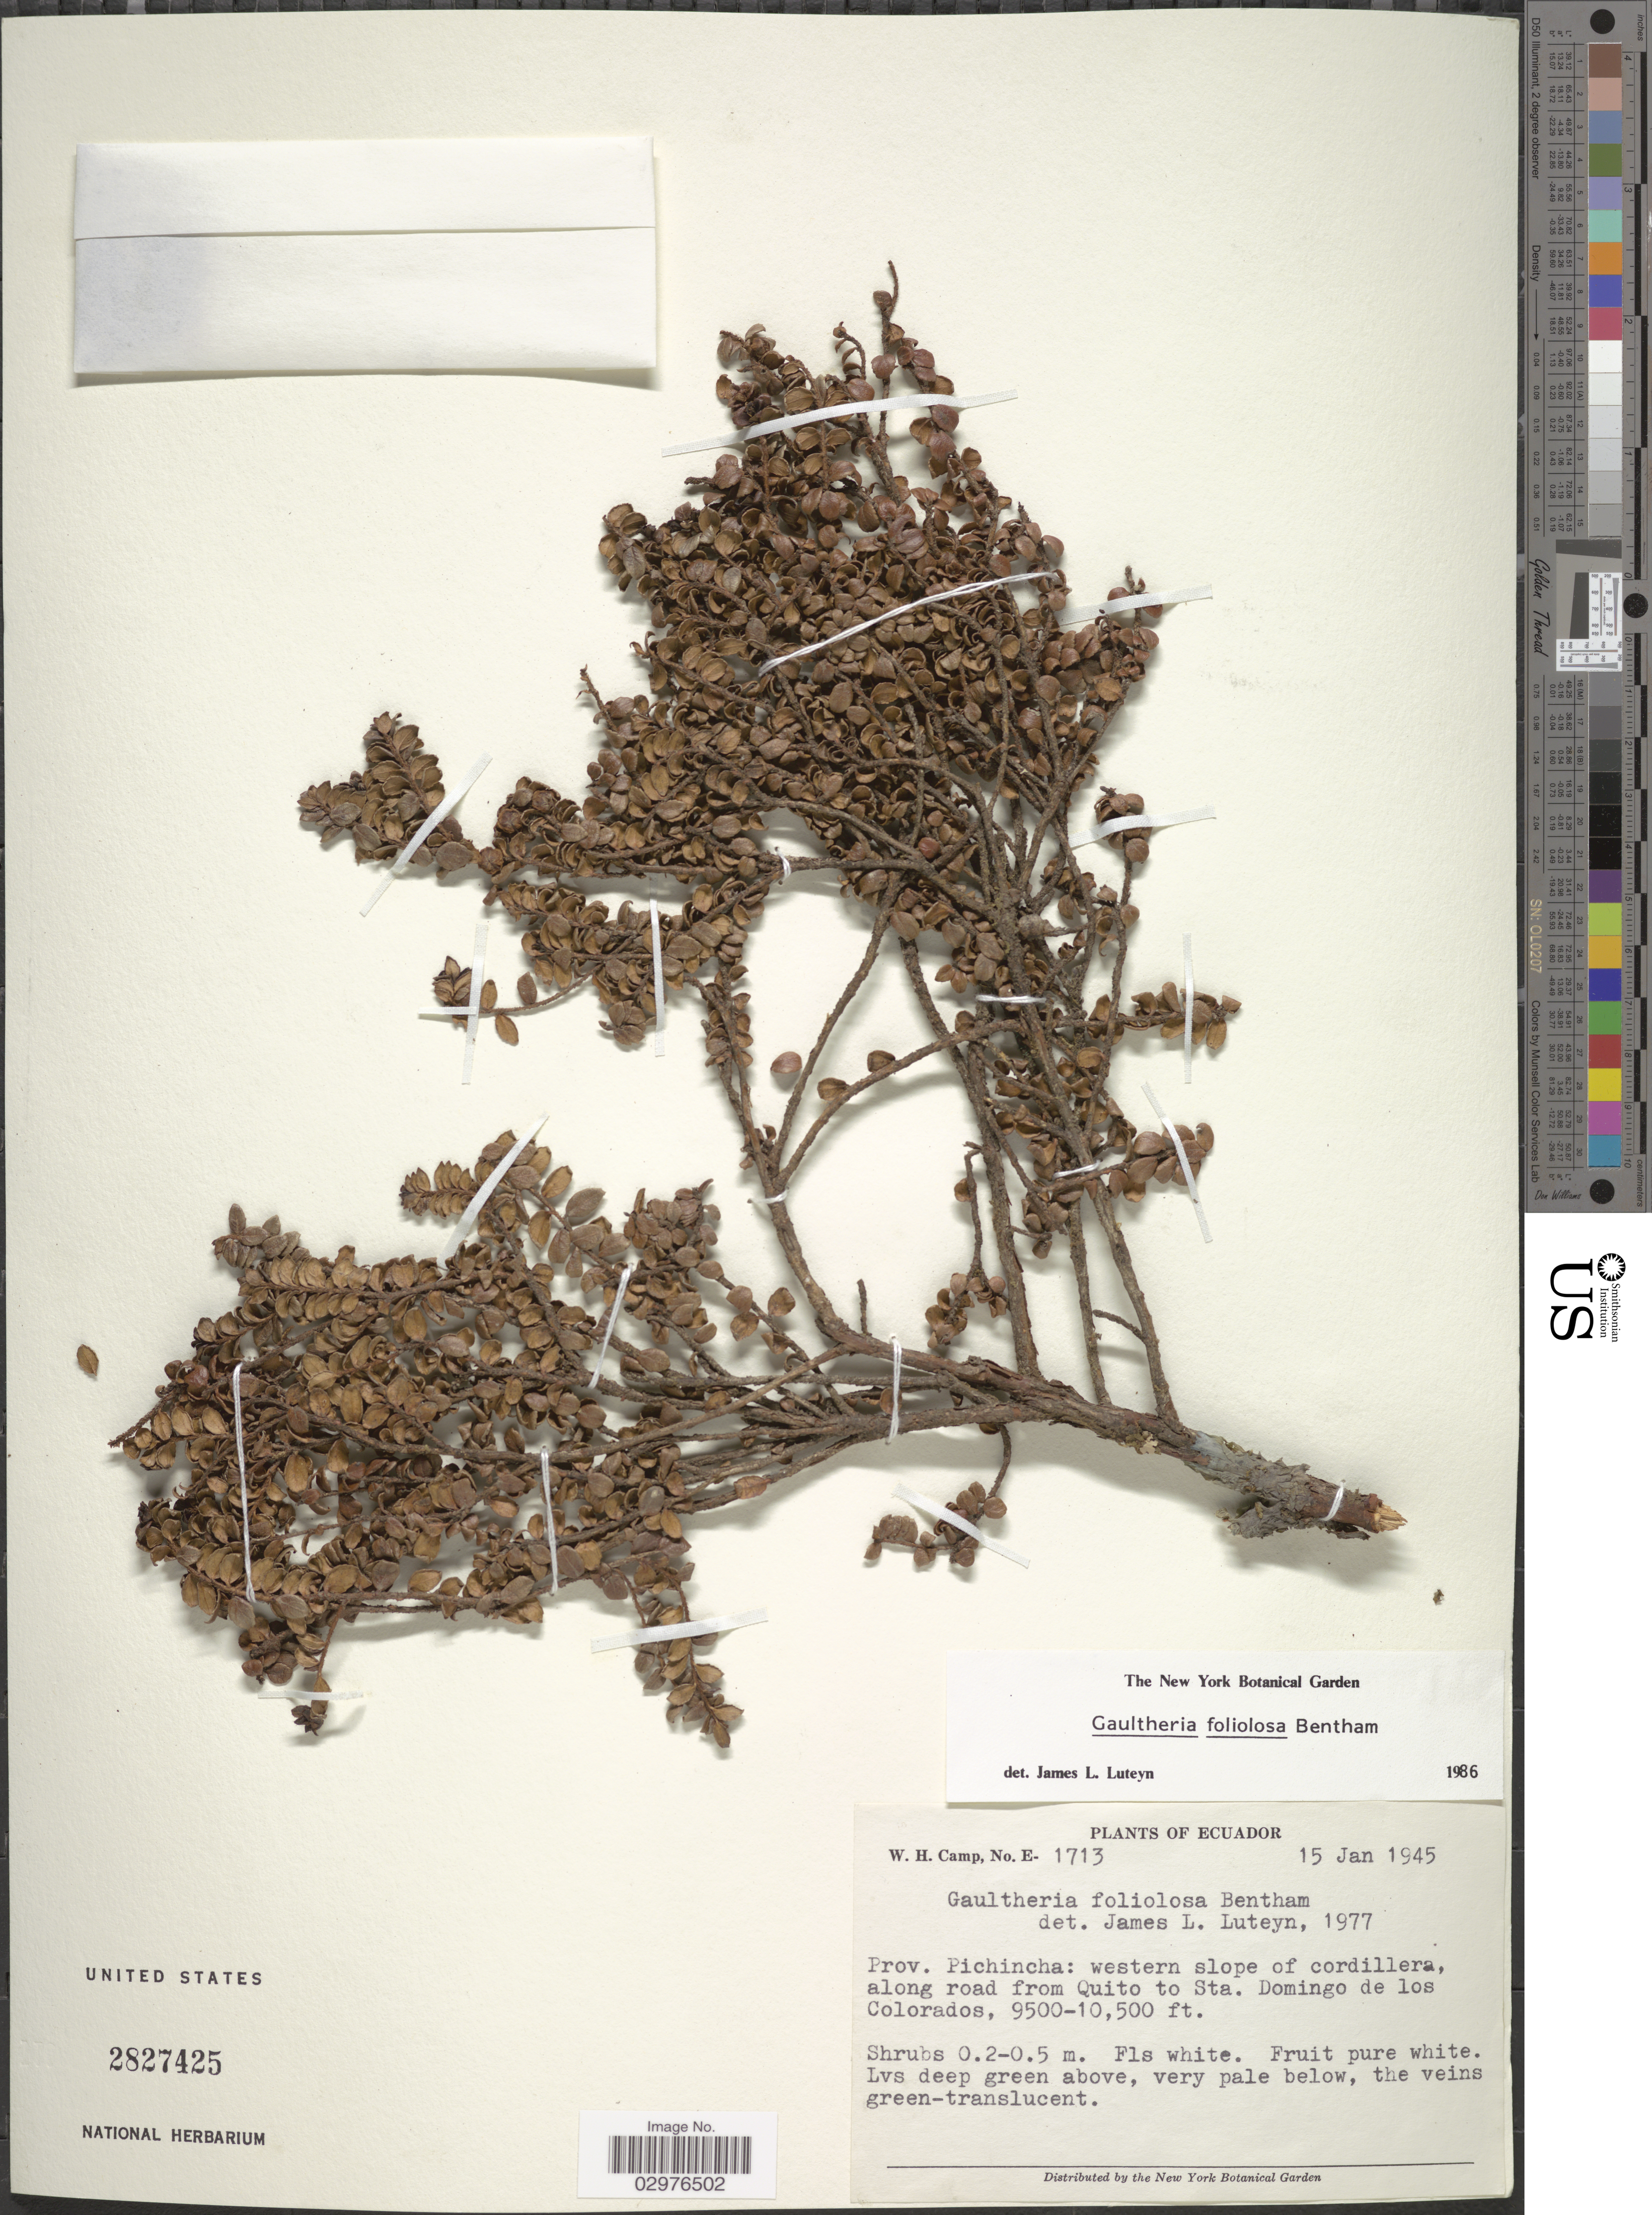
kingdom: Plantae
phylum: Tracheophyta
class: Magnoliopsida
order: Ericales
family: Ericaceae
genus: Gaultheria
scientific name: Gaultheria foliolosa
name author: Benth.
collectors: W. H. Camp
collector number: E-1713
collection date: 1945-01-15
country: Ecuador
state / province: Pichincha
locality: Western slope of cordillera, along road from Quito to Sta. Domingo de los Colorados.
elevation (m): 2896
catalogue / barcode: US 2827425